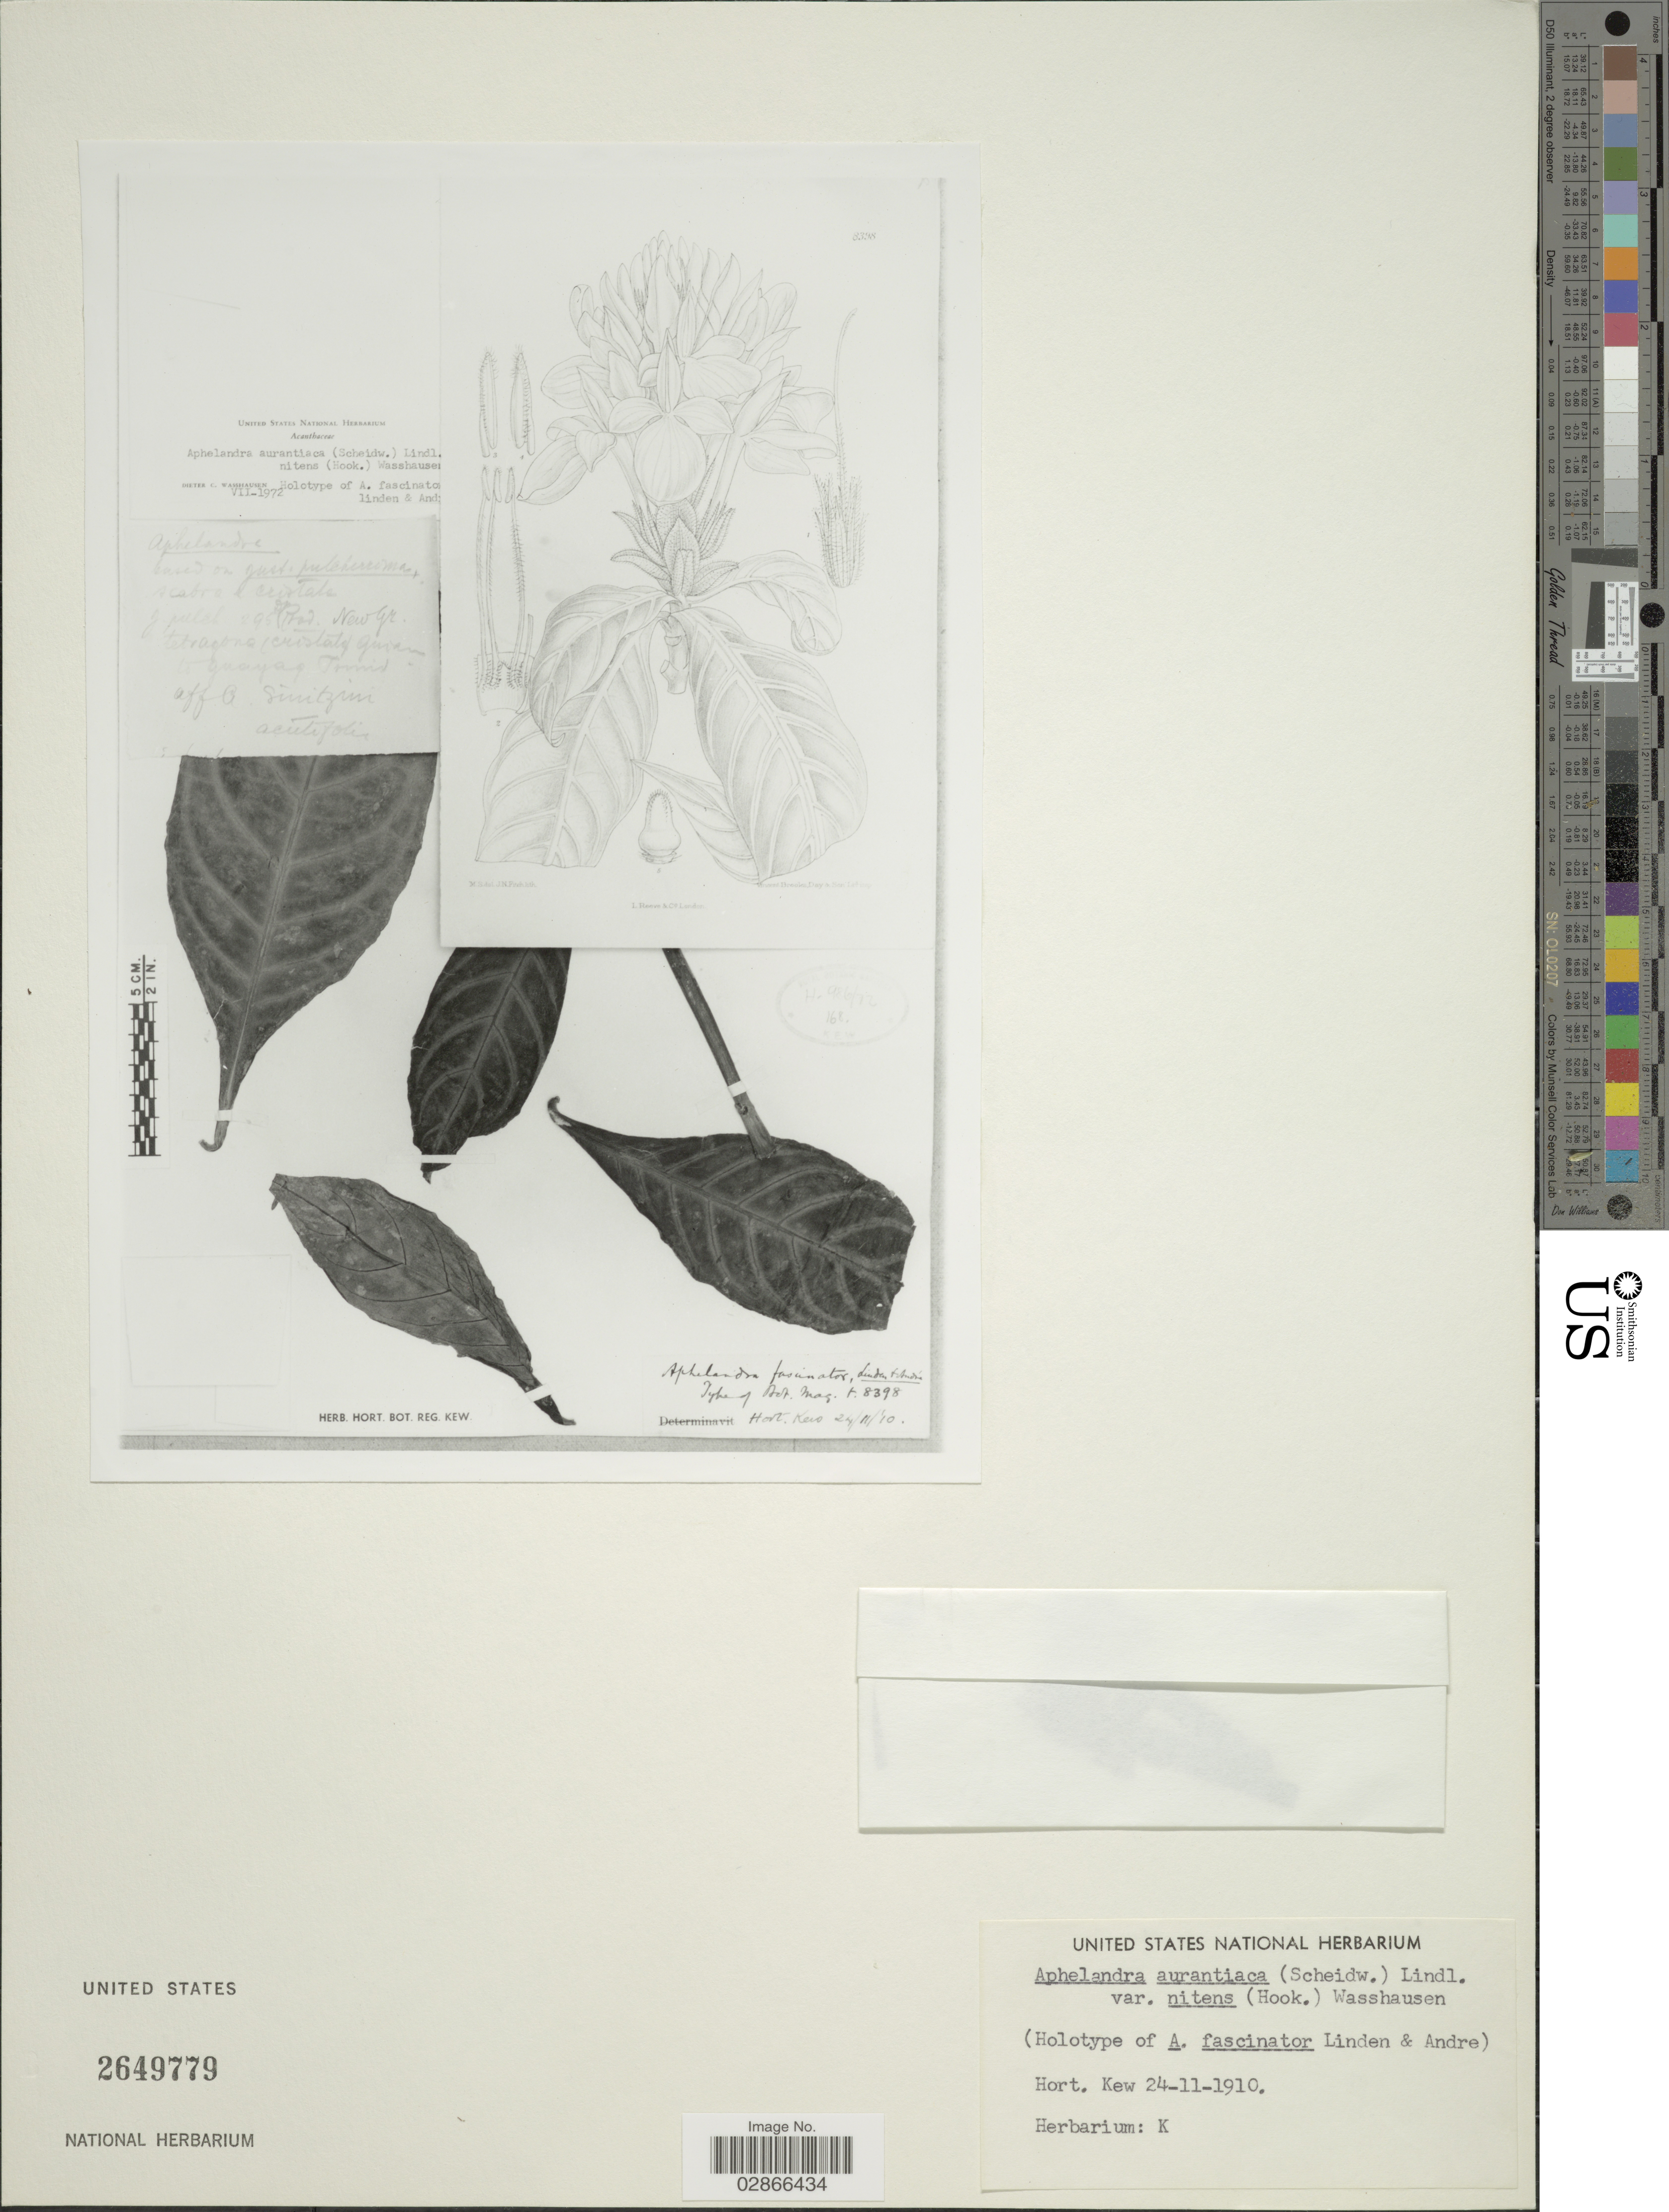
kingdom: Plantae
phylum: Tracheophyta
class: Magnoliopsida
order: Lamiales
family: Acanthaceae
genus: Aphelandra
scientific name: Aphelandra aurantiaca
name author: (Scheidw.) Lindl.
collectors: ex herb. United States National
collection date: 1910-11-24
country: United Kingdom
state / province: England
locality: Hort. Kew.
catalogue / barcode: US 2649779